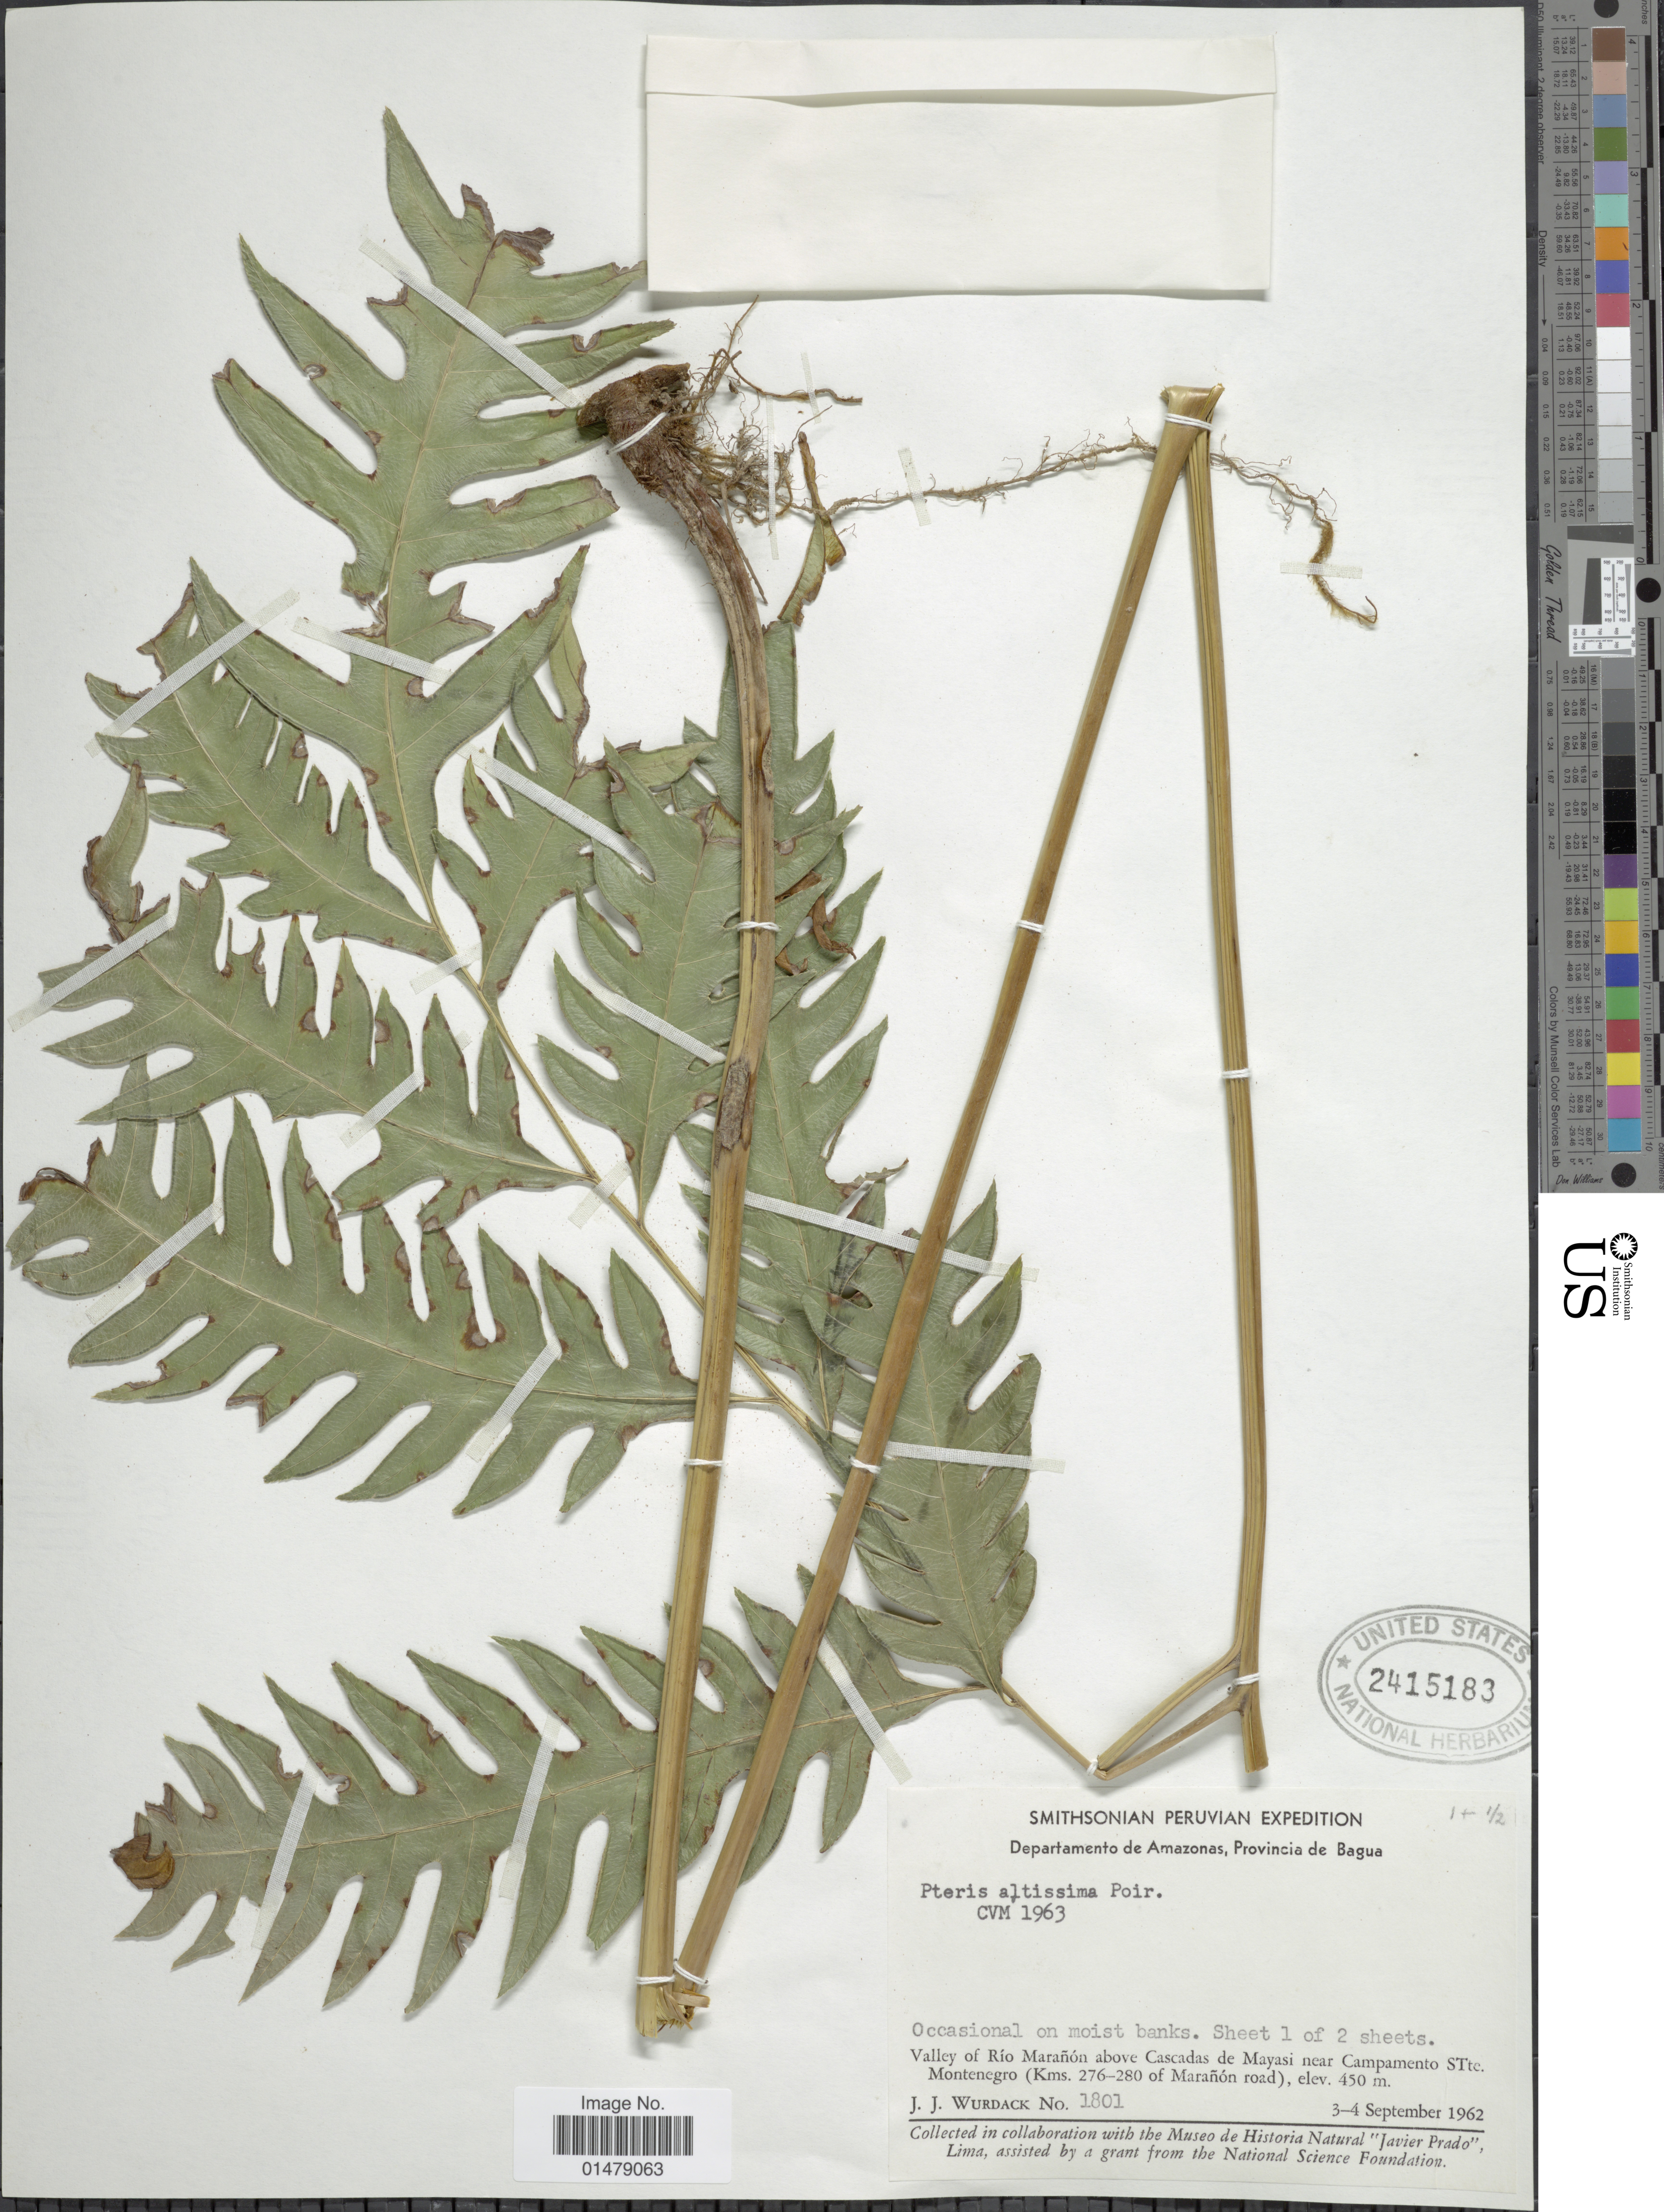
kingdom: Plantae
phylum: Tracheophyta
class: Polypodiopsida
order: Polypodiales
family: Pteridaceae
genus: Pteris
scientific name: Pteris altissima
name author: Poir.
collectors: J. J. Wurdack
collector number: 1801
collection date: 1962-09-03/1962-09-04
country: Peru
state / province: Amazonas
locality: Departamento de Amazonas, Provincia de Bagua. Valley of Rio Maranon above Cascadas de Mayasi near Campamento STte. Montenegro (kms. 276-280 of Maranon road).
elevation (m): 450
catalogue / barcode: US 2415183